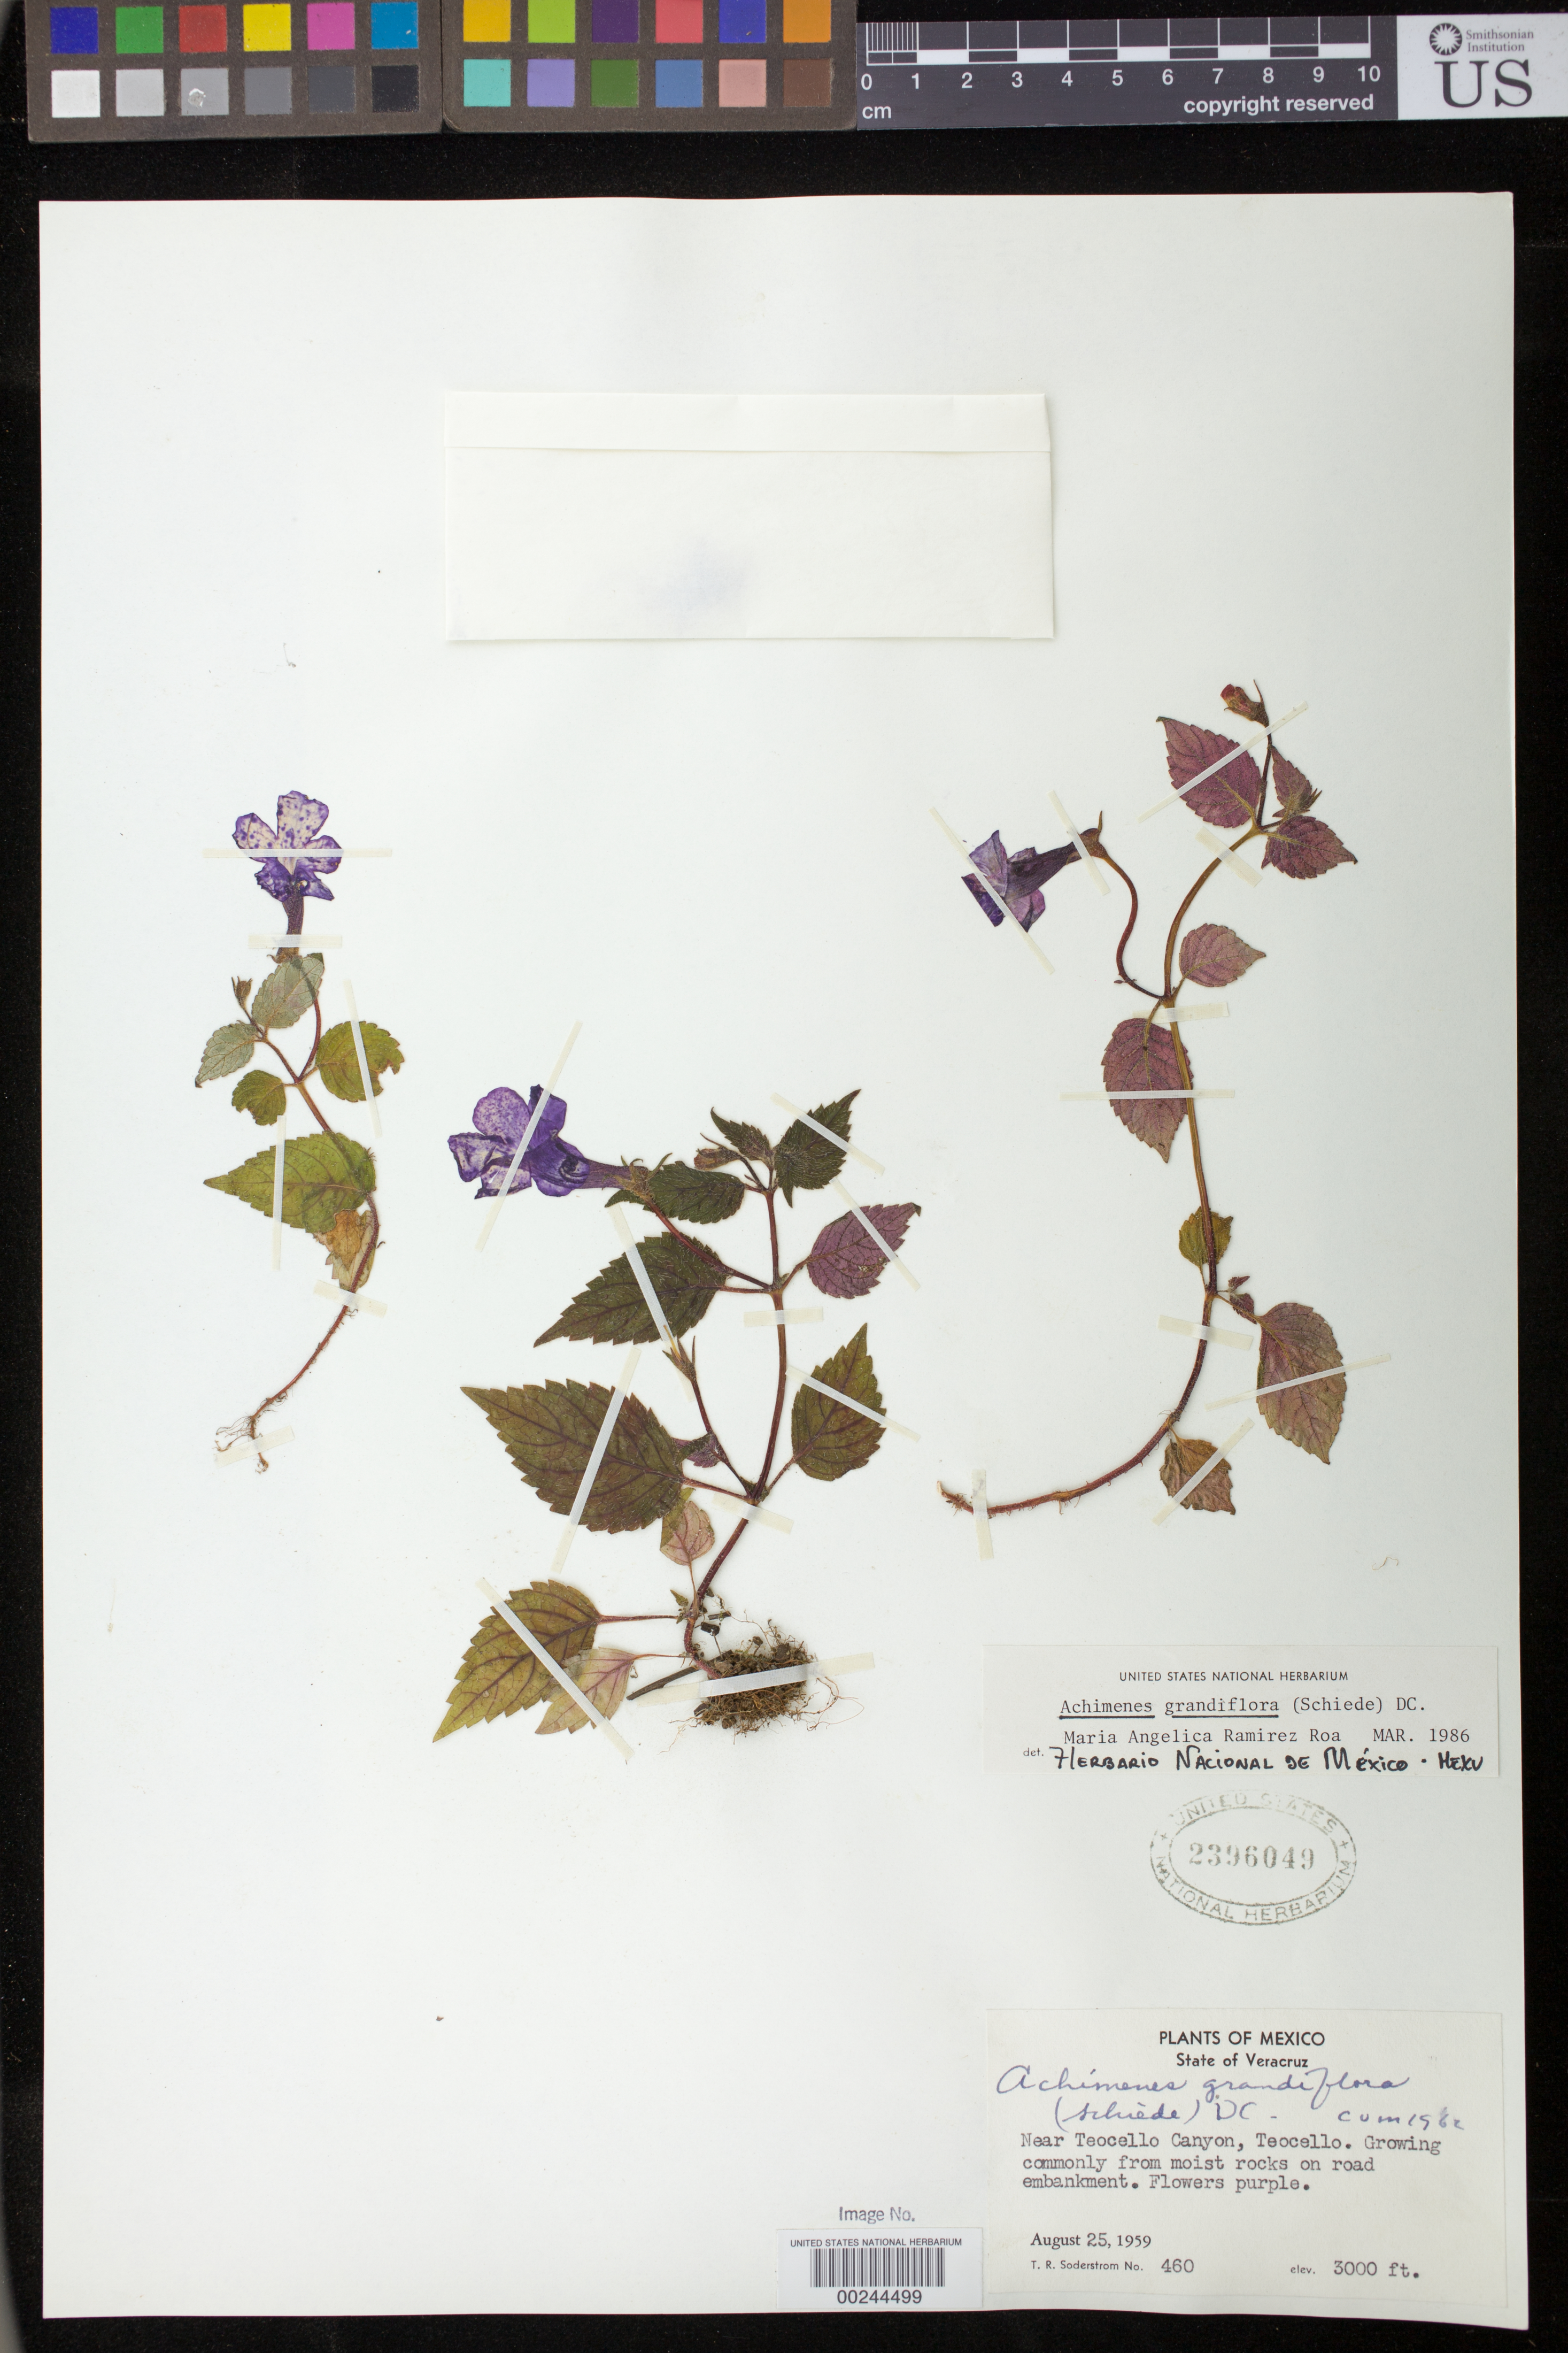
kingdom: Plantae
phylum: Tracheophyta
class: Magnoliopsida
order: Lamiales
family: Gesneriaceae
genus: Achimenes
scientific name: Achimenes grandiflora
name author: (Schiede) DC.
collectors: T. R. Soderstrom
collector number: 460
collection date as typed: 25 Aug 1959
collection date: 1959-08-25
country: Mexico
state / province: Veracruz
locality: Near Teocello Canyon, Teocello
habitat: Growingcommonly from moist rocks on road embankment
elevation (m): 914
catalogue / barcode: US 2396049